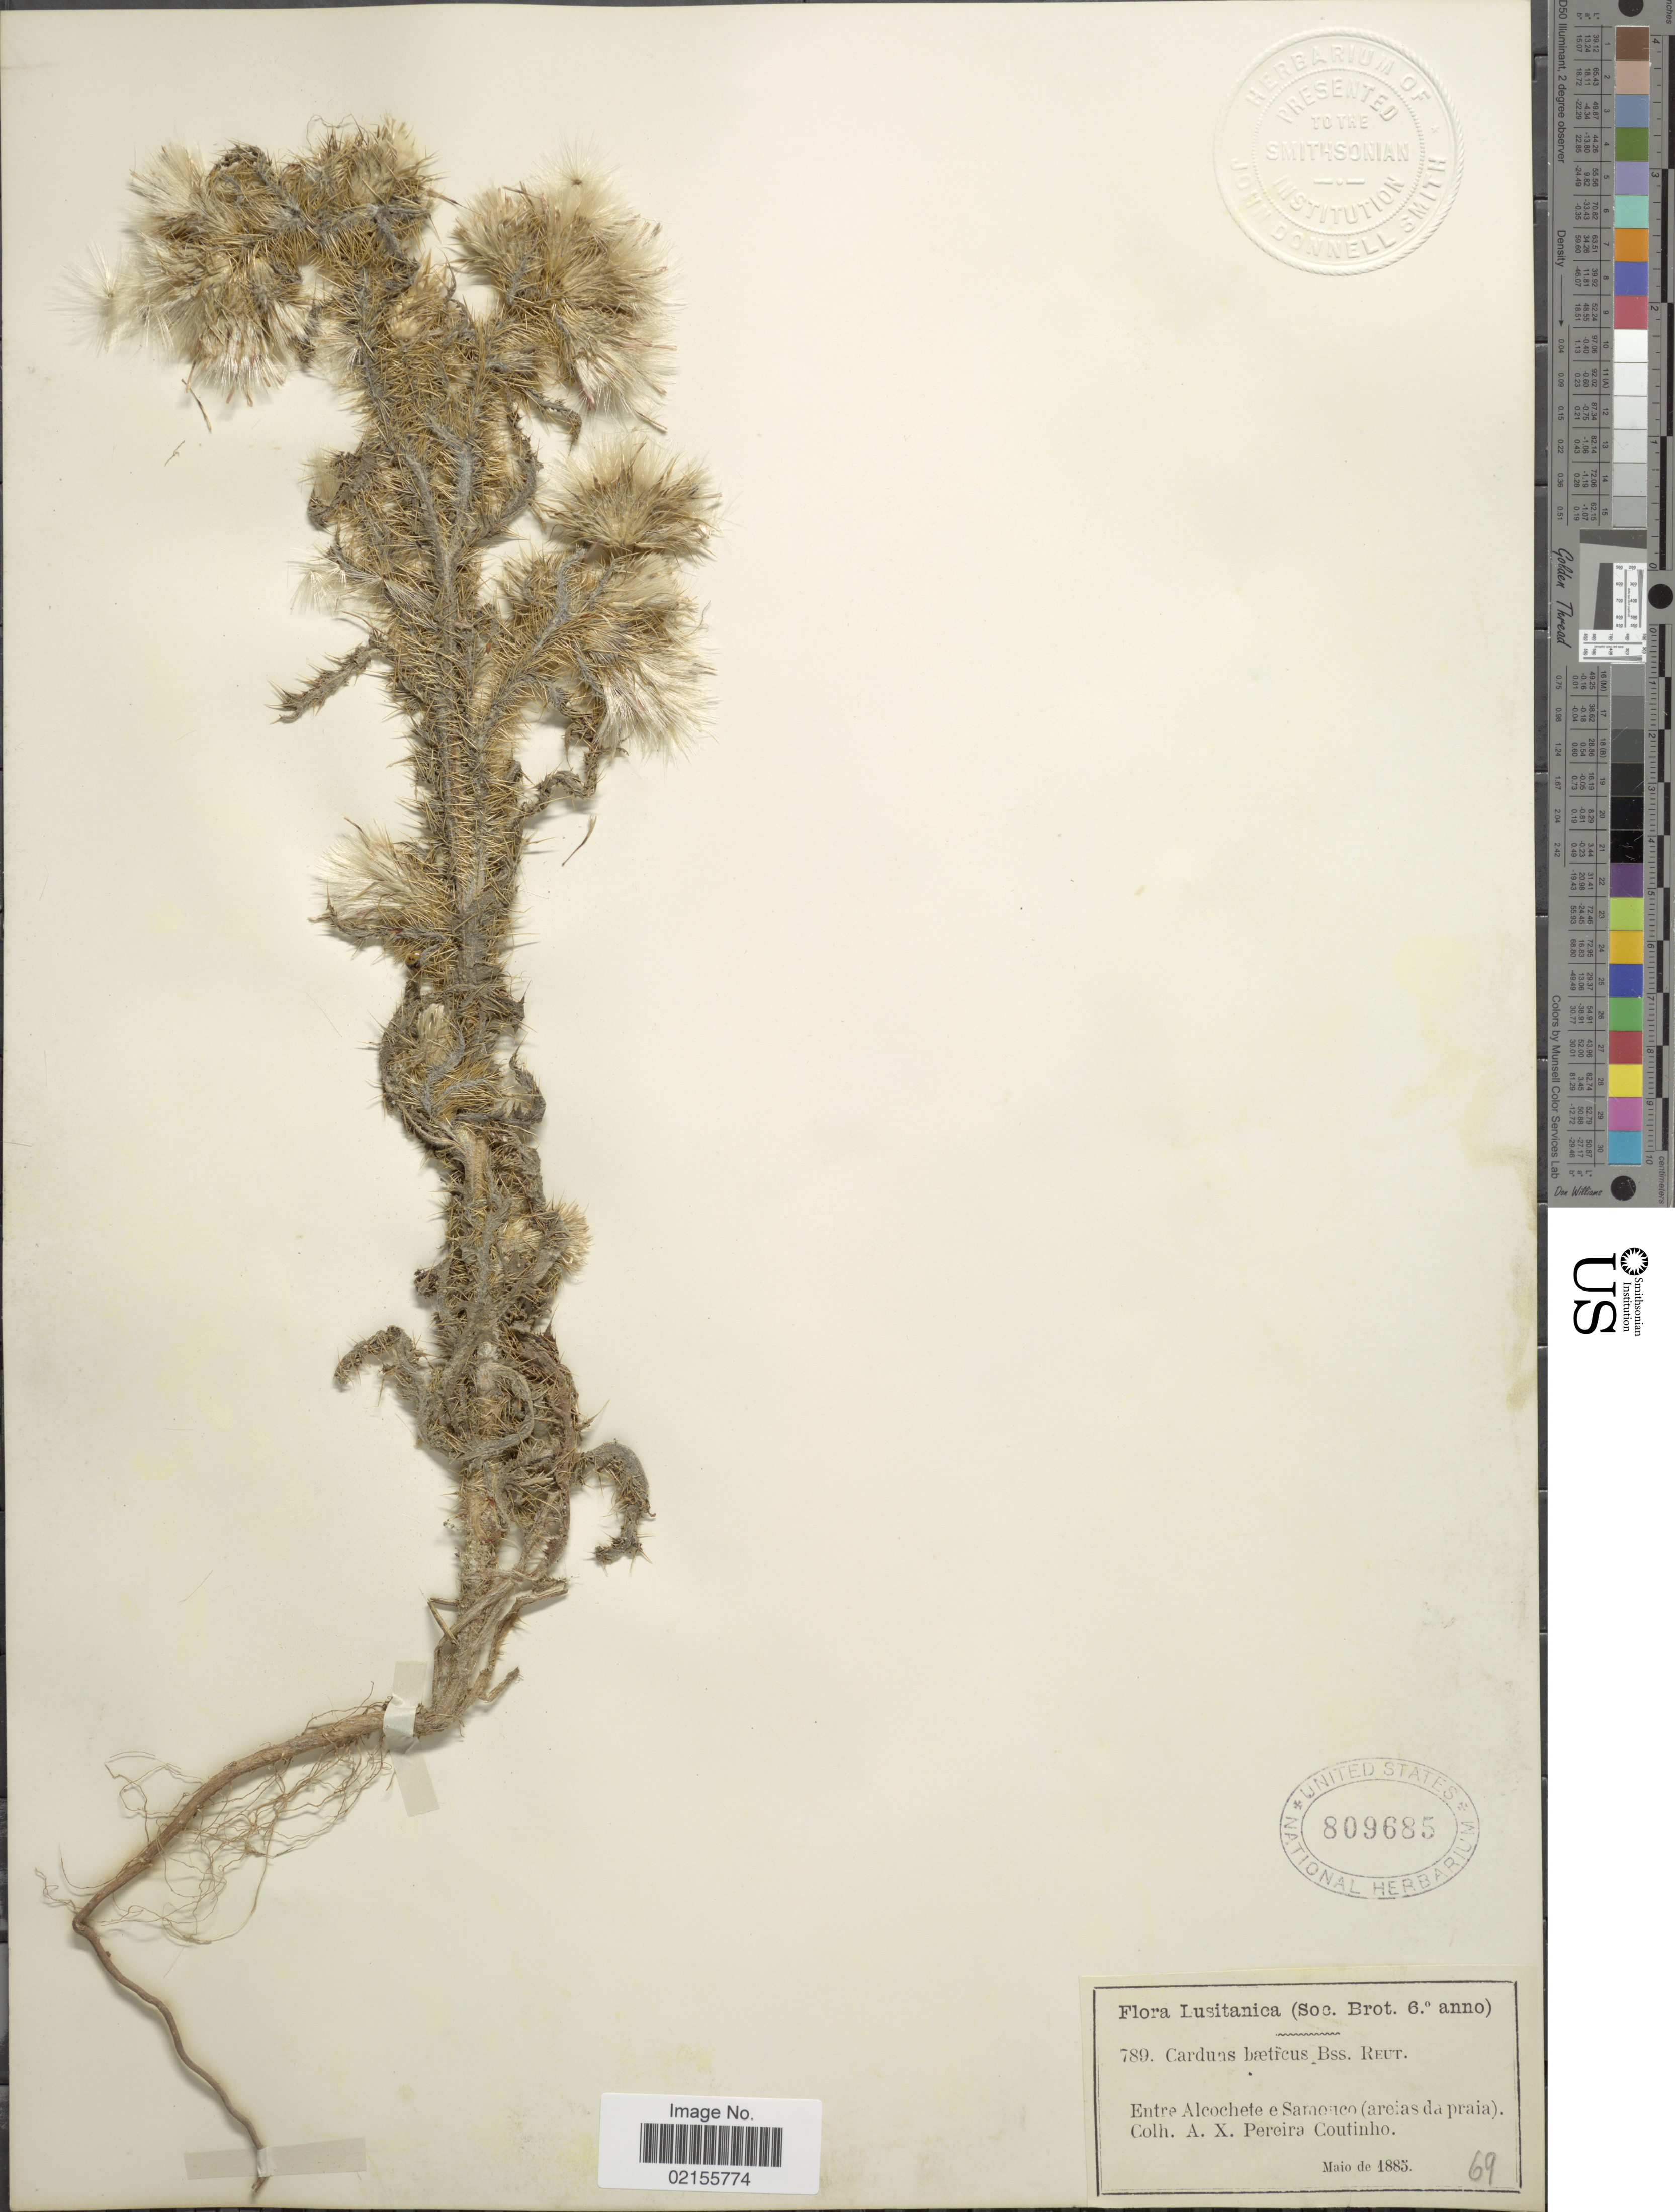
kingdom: Plantae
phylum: Tracheophyta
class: Magnoliopsida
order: Asterales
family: Asteraceae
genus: Carduus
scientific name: Carduus meonanthus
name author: Hoffmanns. & Link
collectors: A. X. P. Coutinho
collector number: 789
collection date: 1885-05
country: Portugal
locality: Lusitanica, Entre Alcochete e Samouco (areias da praia)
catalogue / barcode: US 809685